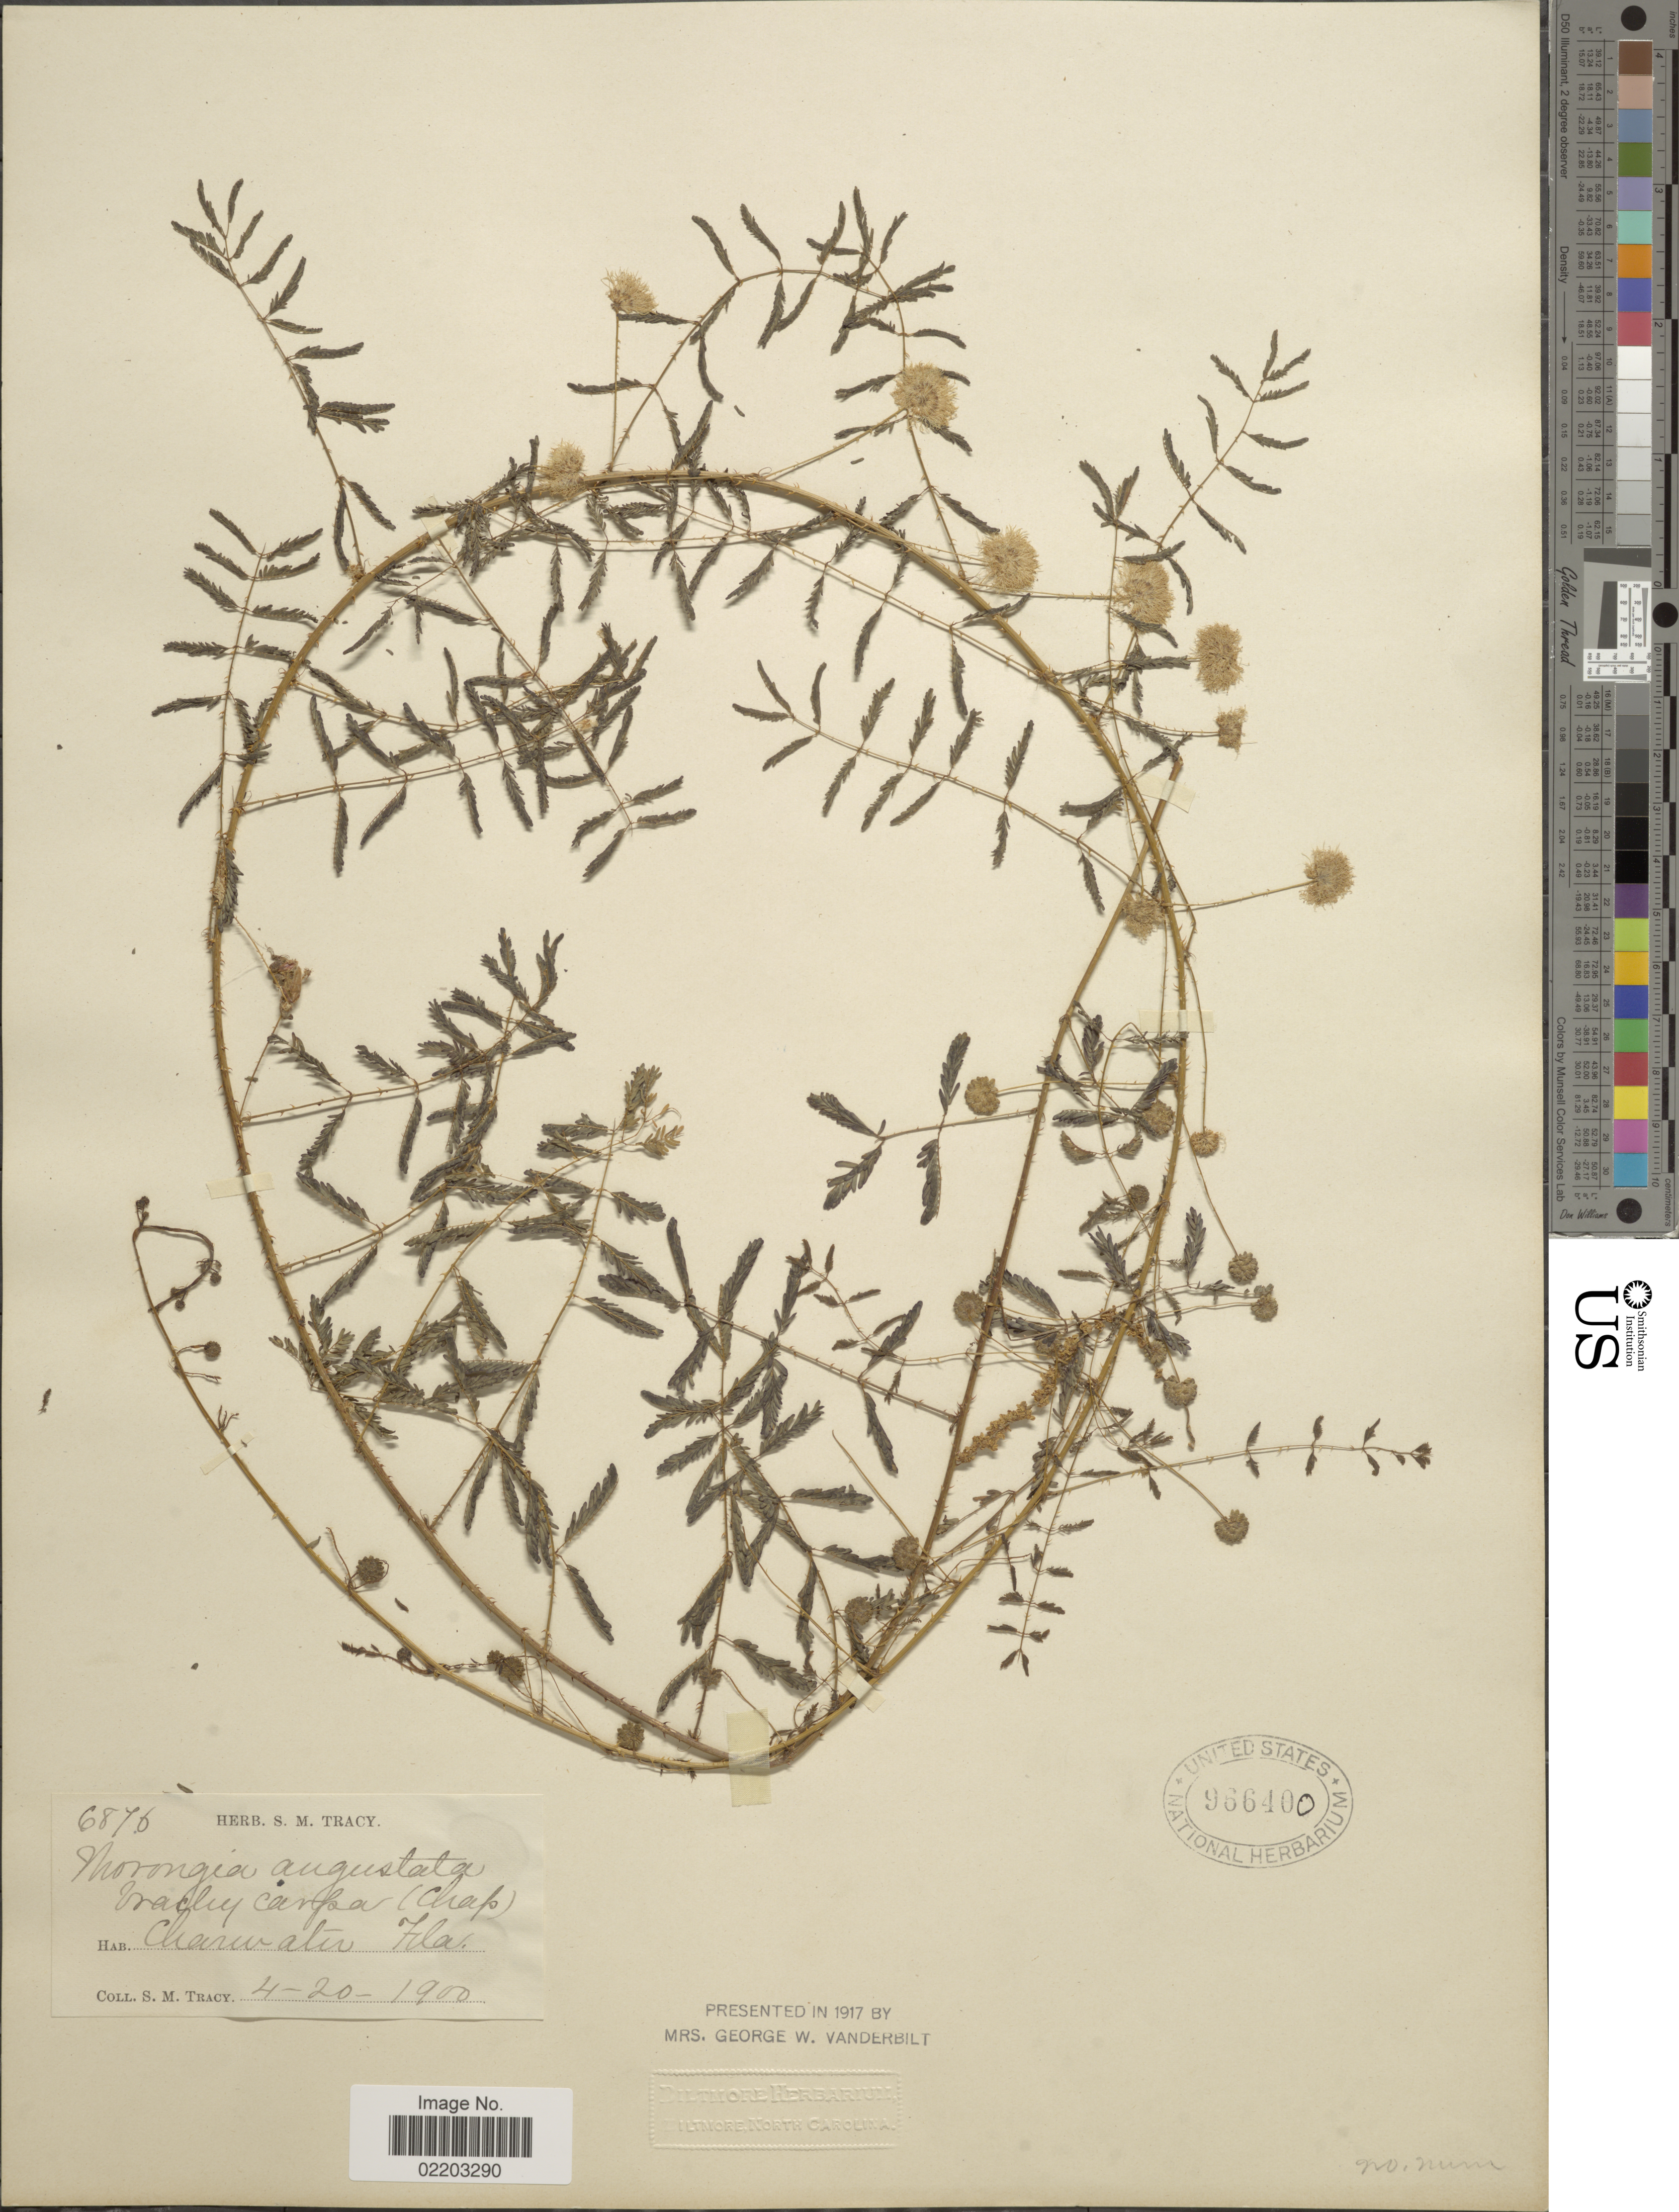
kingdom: Plantae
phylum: Tracheophyta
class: Magnoliopsida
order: Fabales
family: Fabaceae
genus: Mimosa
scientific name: Mimosa microphylla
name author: Dryand.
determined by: Strong, M. T., (US), Smithsonian Institution - National Museum of Natural History (UNITED STATES)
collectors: S. M. Tracy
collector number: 6876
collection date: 1900-04-20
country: United States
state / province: Florida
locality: Clearwater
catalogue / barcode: US 966400